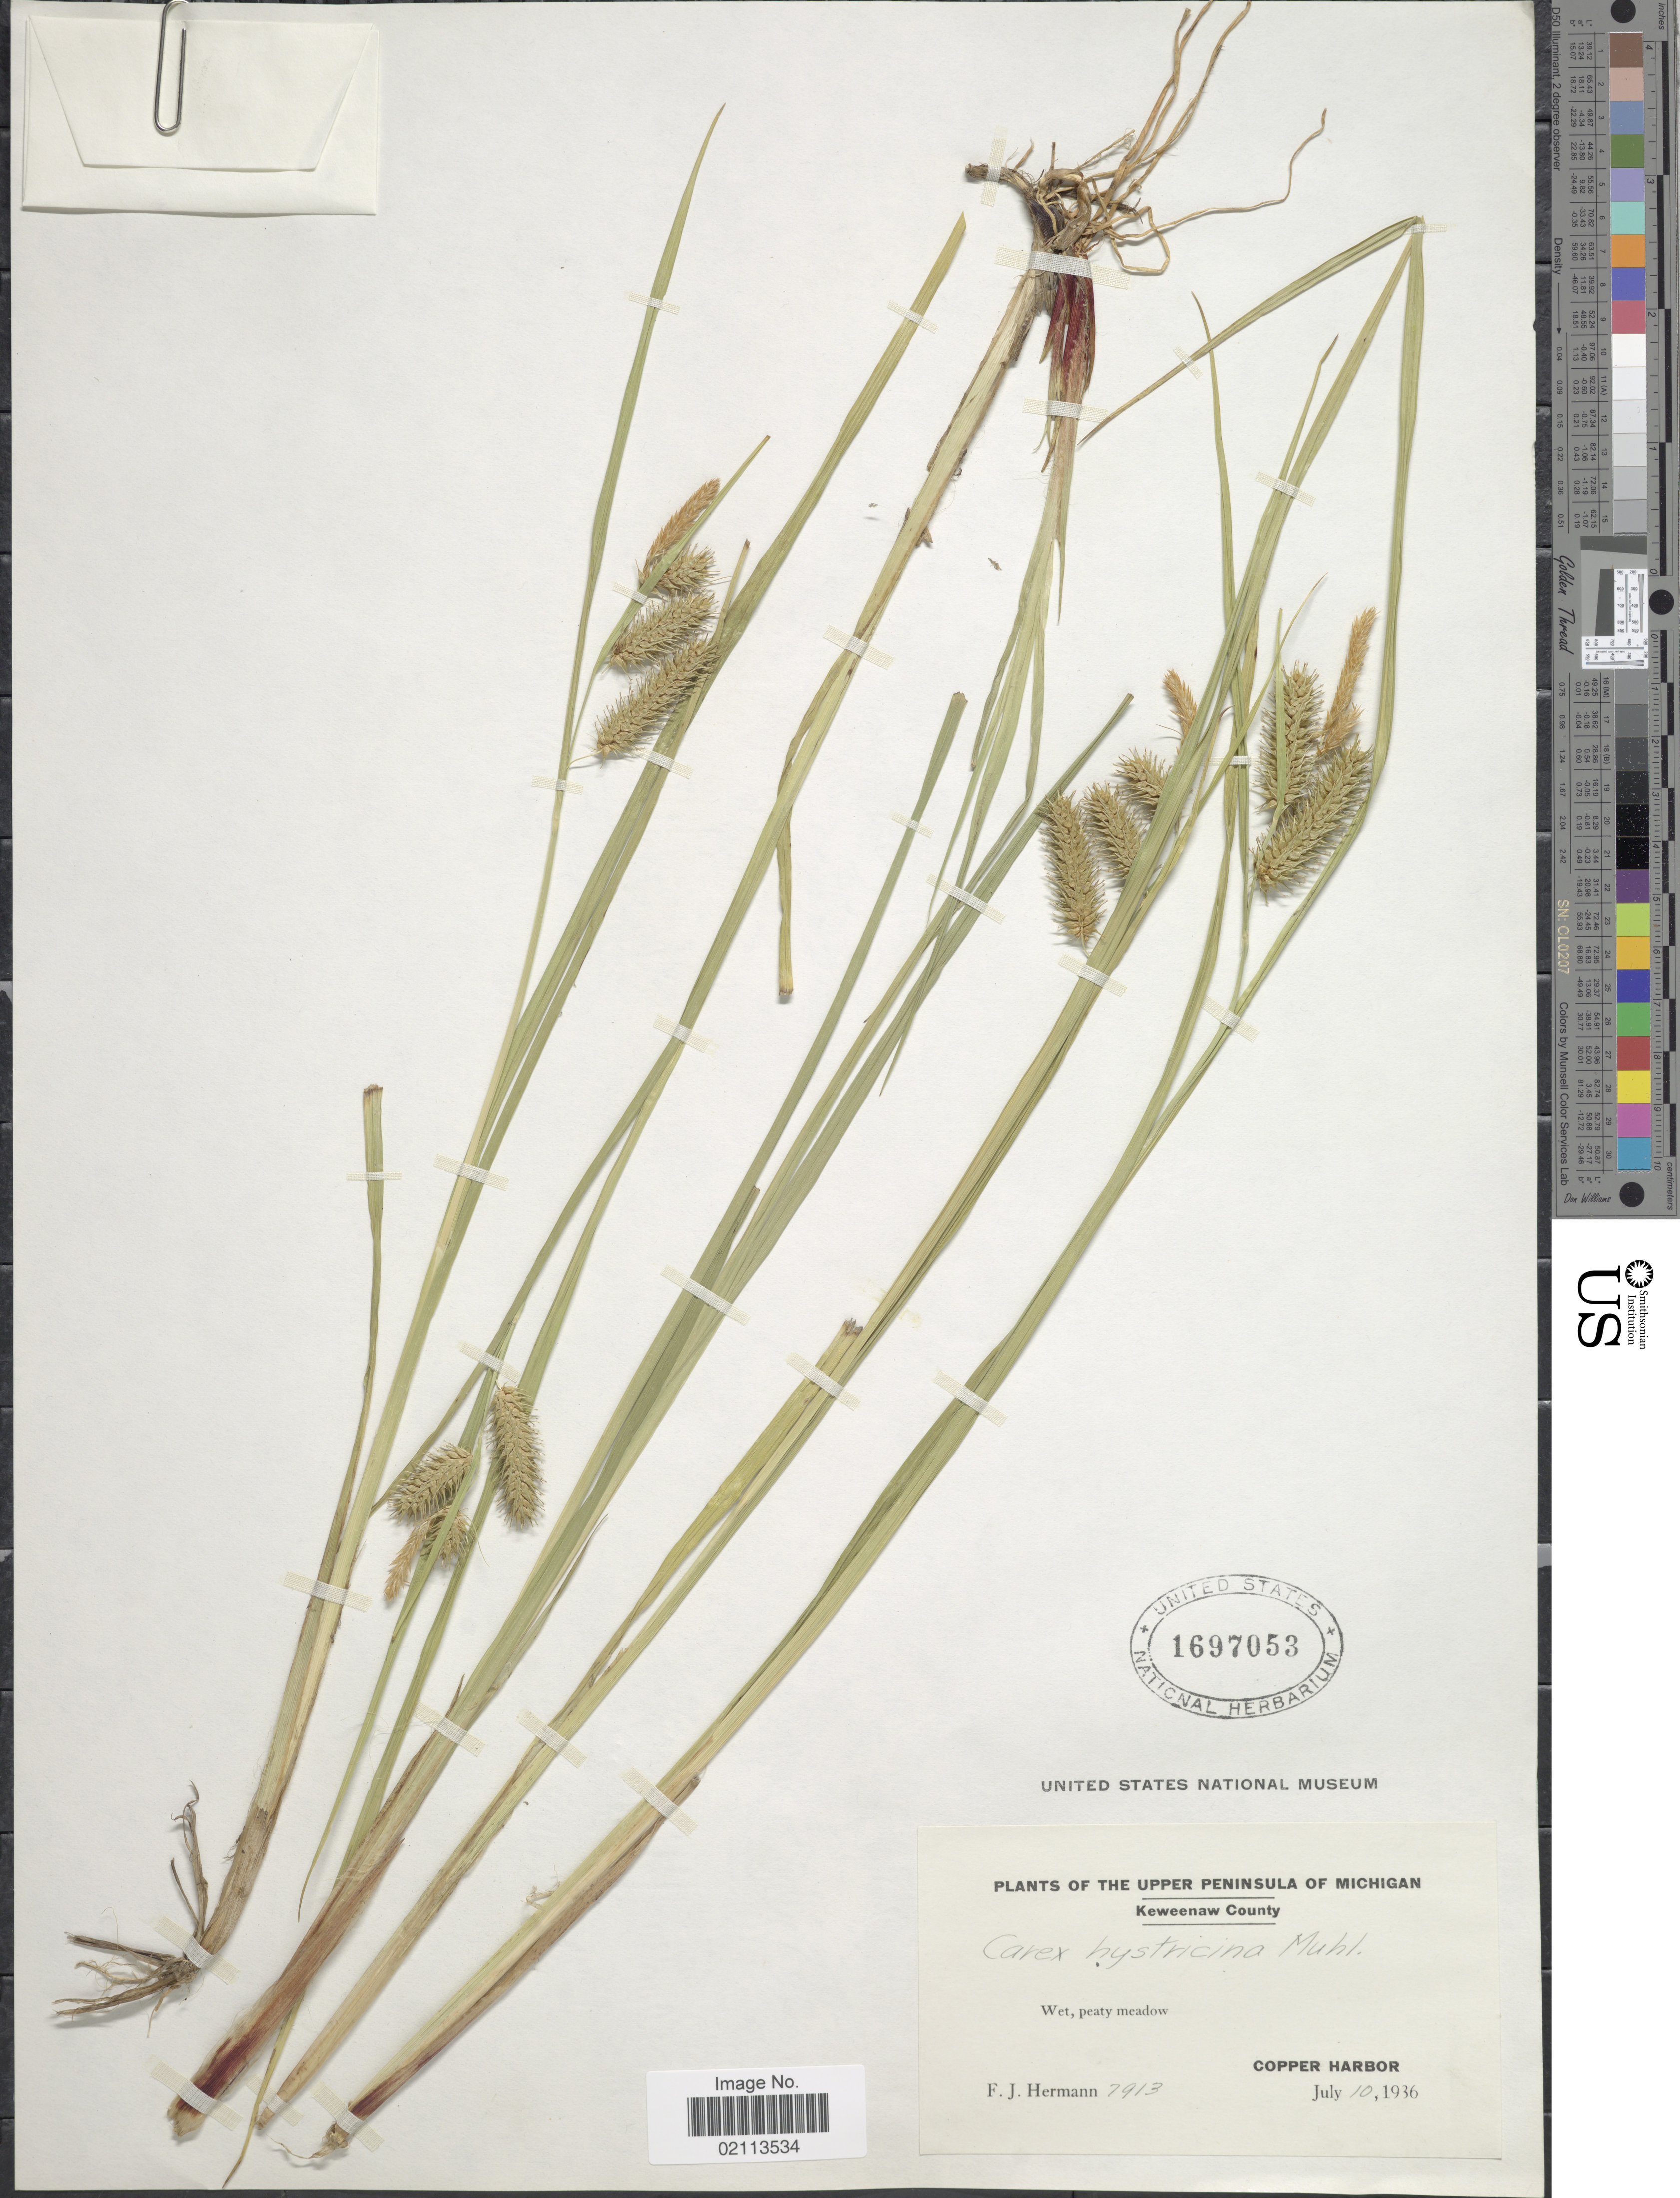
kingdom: Plantae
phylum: Tracheophyta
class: Liliopsida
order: Poales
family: Cyperaceae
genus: Carex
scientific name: Carex hystericina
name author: Muhl. ex Willd.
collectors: F. J. Hermann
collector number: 7913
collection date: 1936-07-10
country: United States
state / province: Michigan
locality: The Upper Peninsula of Michigan, Keweenaw County, Copper Harbor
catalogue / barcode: US 1697053